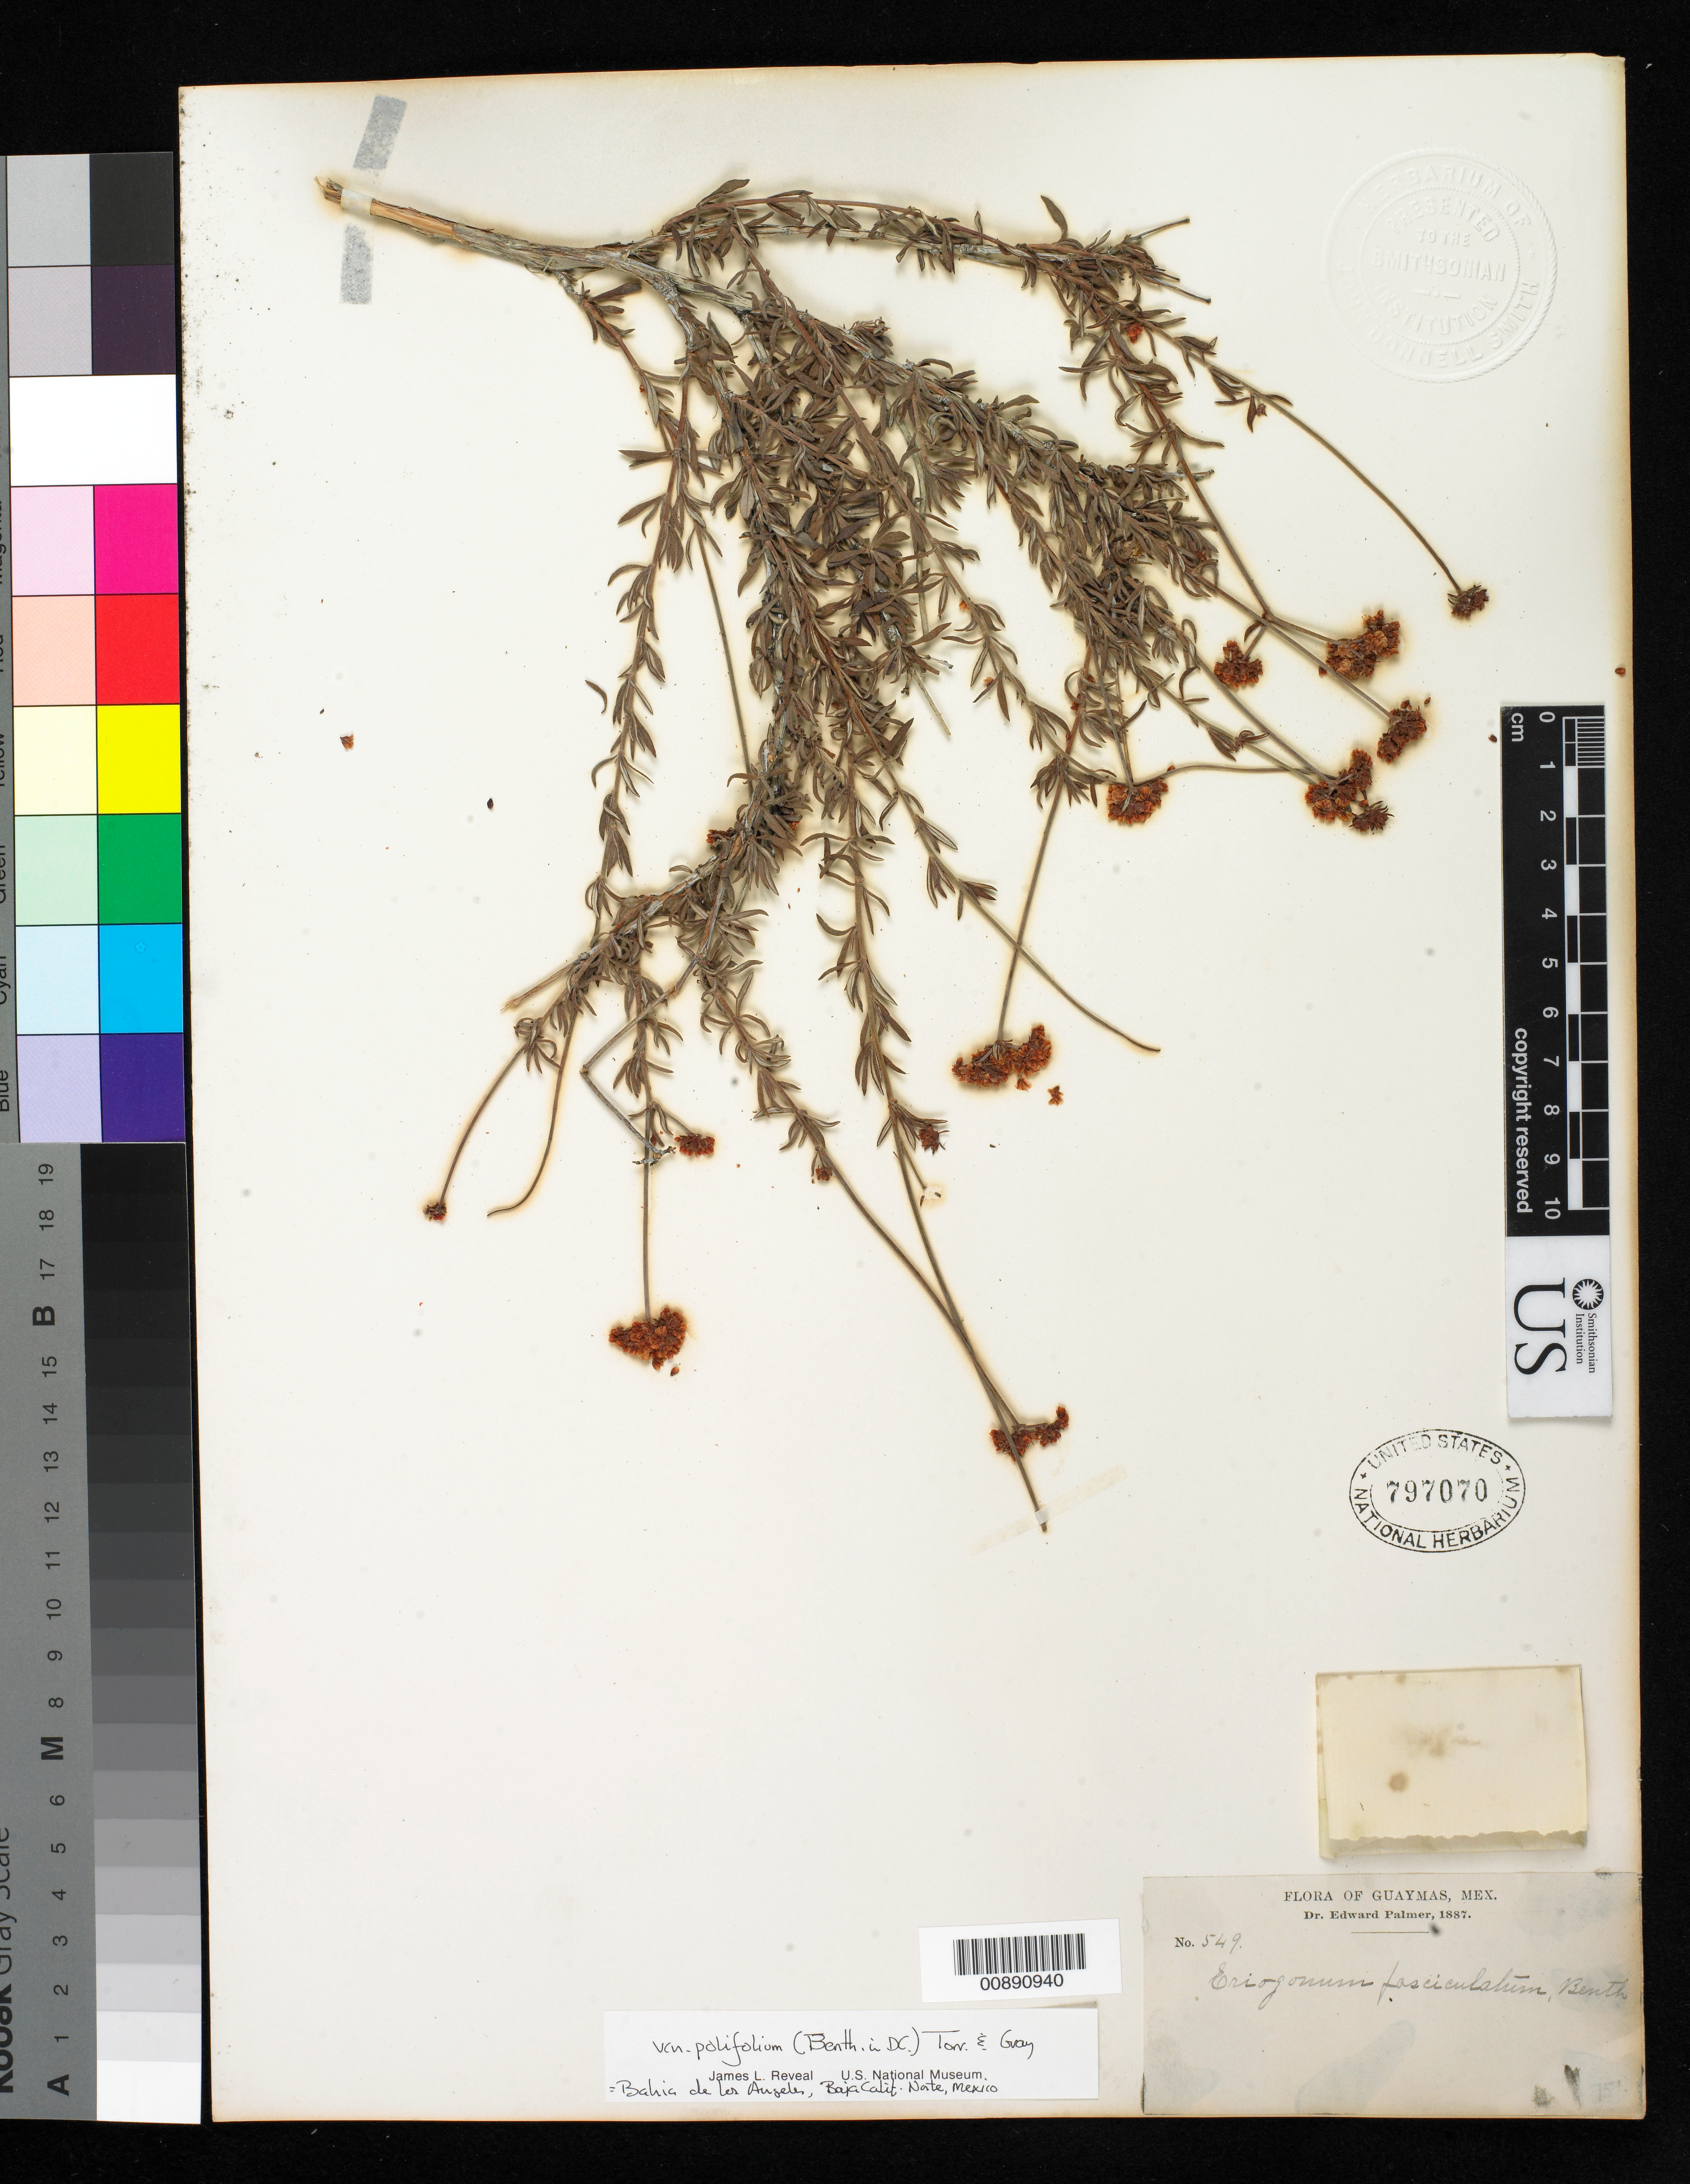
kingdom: Plantae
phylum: Tracheophyta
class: Magnoliopsida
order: Caryophyllales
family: Polygonaceae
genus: Eriogonum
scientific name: Eriogonum fasciculatum var. polifolium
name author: (Benth.) Torr. & A. Gray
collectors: E. Palmer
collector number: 549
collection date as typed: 1887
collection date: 1887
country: Mexico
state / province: Sonora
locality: Guaymas, Sonora.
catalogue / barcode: US 797070